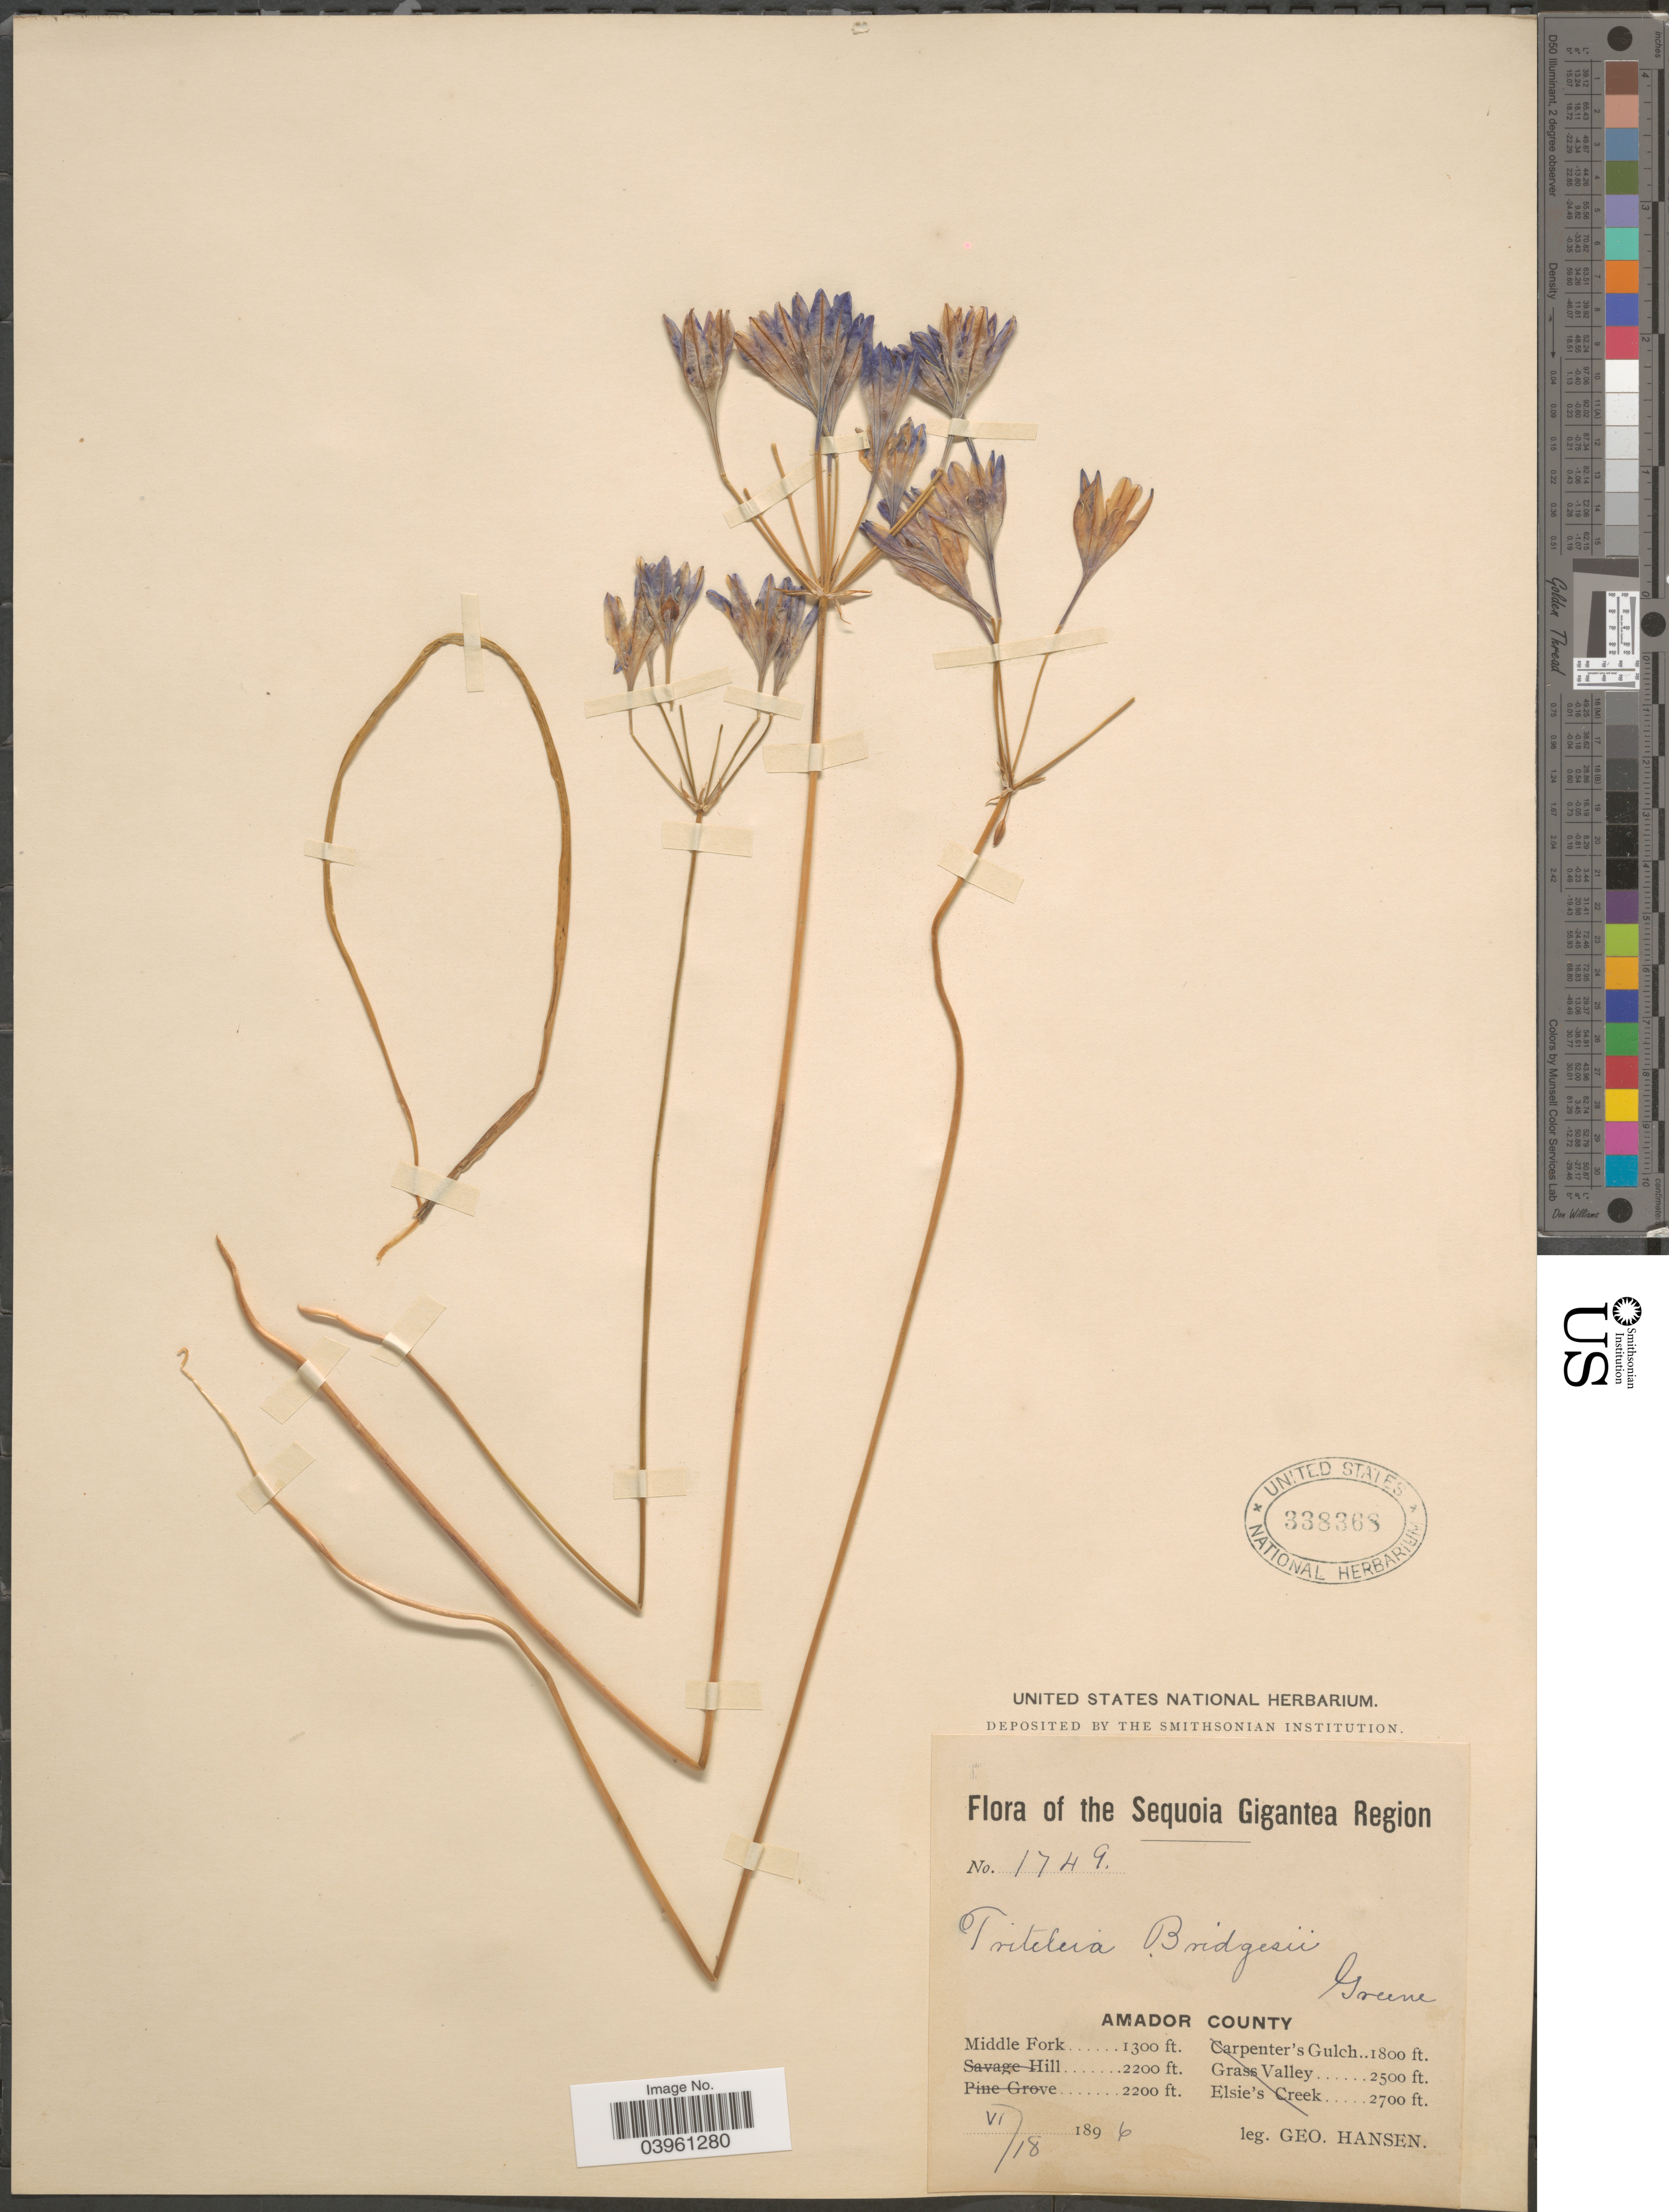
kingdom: Plantae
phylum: Tracheophyta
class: Liliopsida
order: Asparagales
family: Asparagaceae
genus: Triteleia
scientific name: Triteleia bridgesii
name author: (S. Watson) Greene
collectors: G. Hansen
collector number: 1749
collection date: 1896-06-18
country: United States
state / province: California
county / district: Amador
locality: The Sequoia Gigantea Region. Amador County. Middle Fork.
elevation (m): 396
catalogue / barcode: US 338368